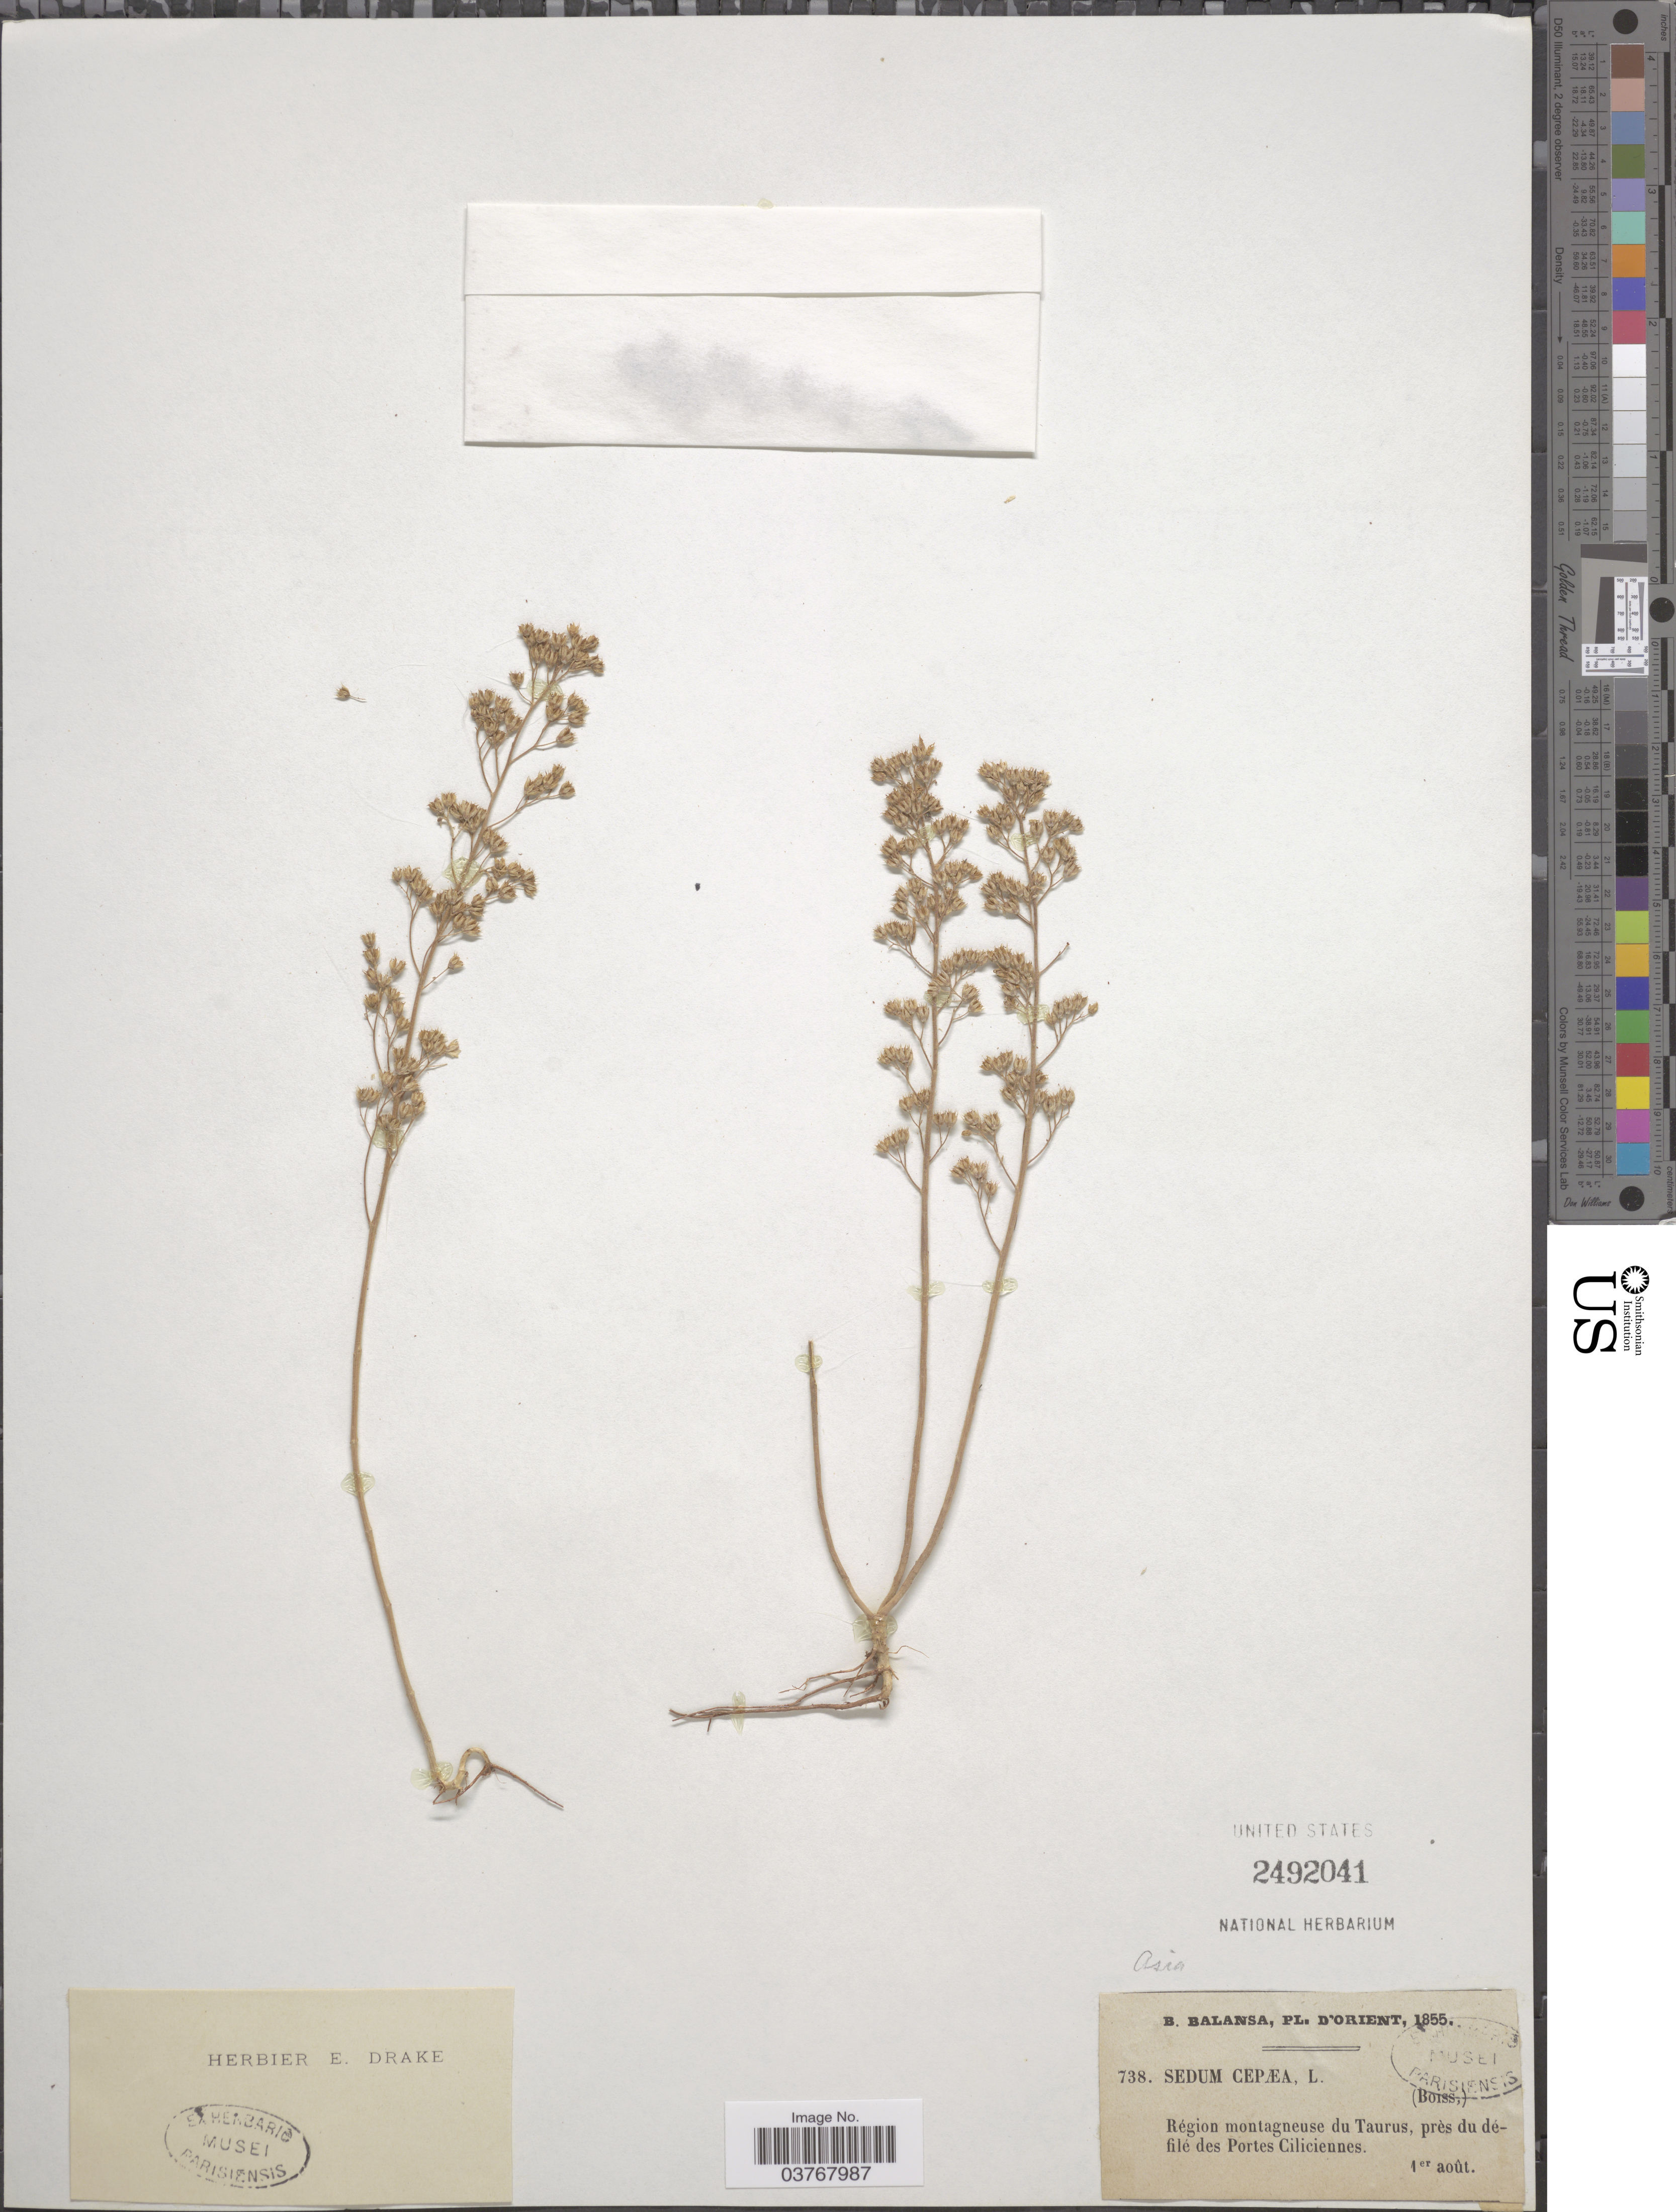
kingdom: Plantae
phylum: Tracheophyta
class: Magnoliopsida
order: Saxifragales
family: Crassulaceae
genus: Sedum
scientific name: Sedum cepaea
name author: L.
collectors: B. Balansa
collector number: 738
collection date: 1855-08-01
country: Turkey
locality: Asia. D'Orient. Région montagneuse du Taurus, près du défile des Portes Ciliciennes.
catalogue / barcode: US 2492041